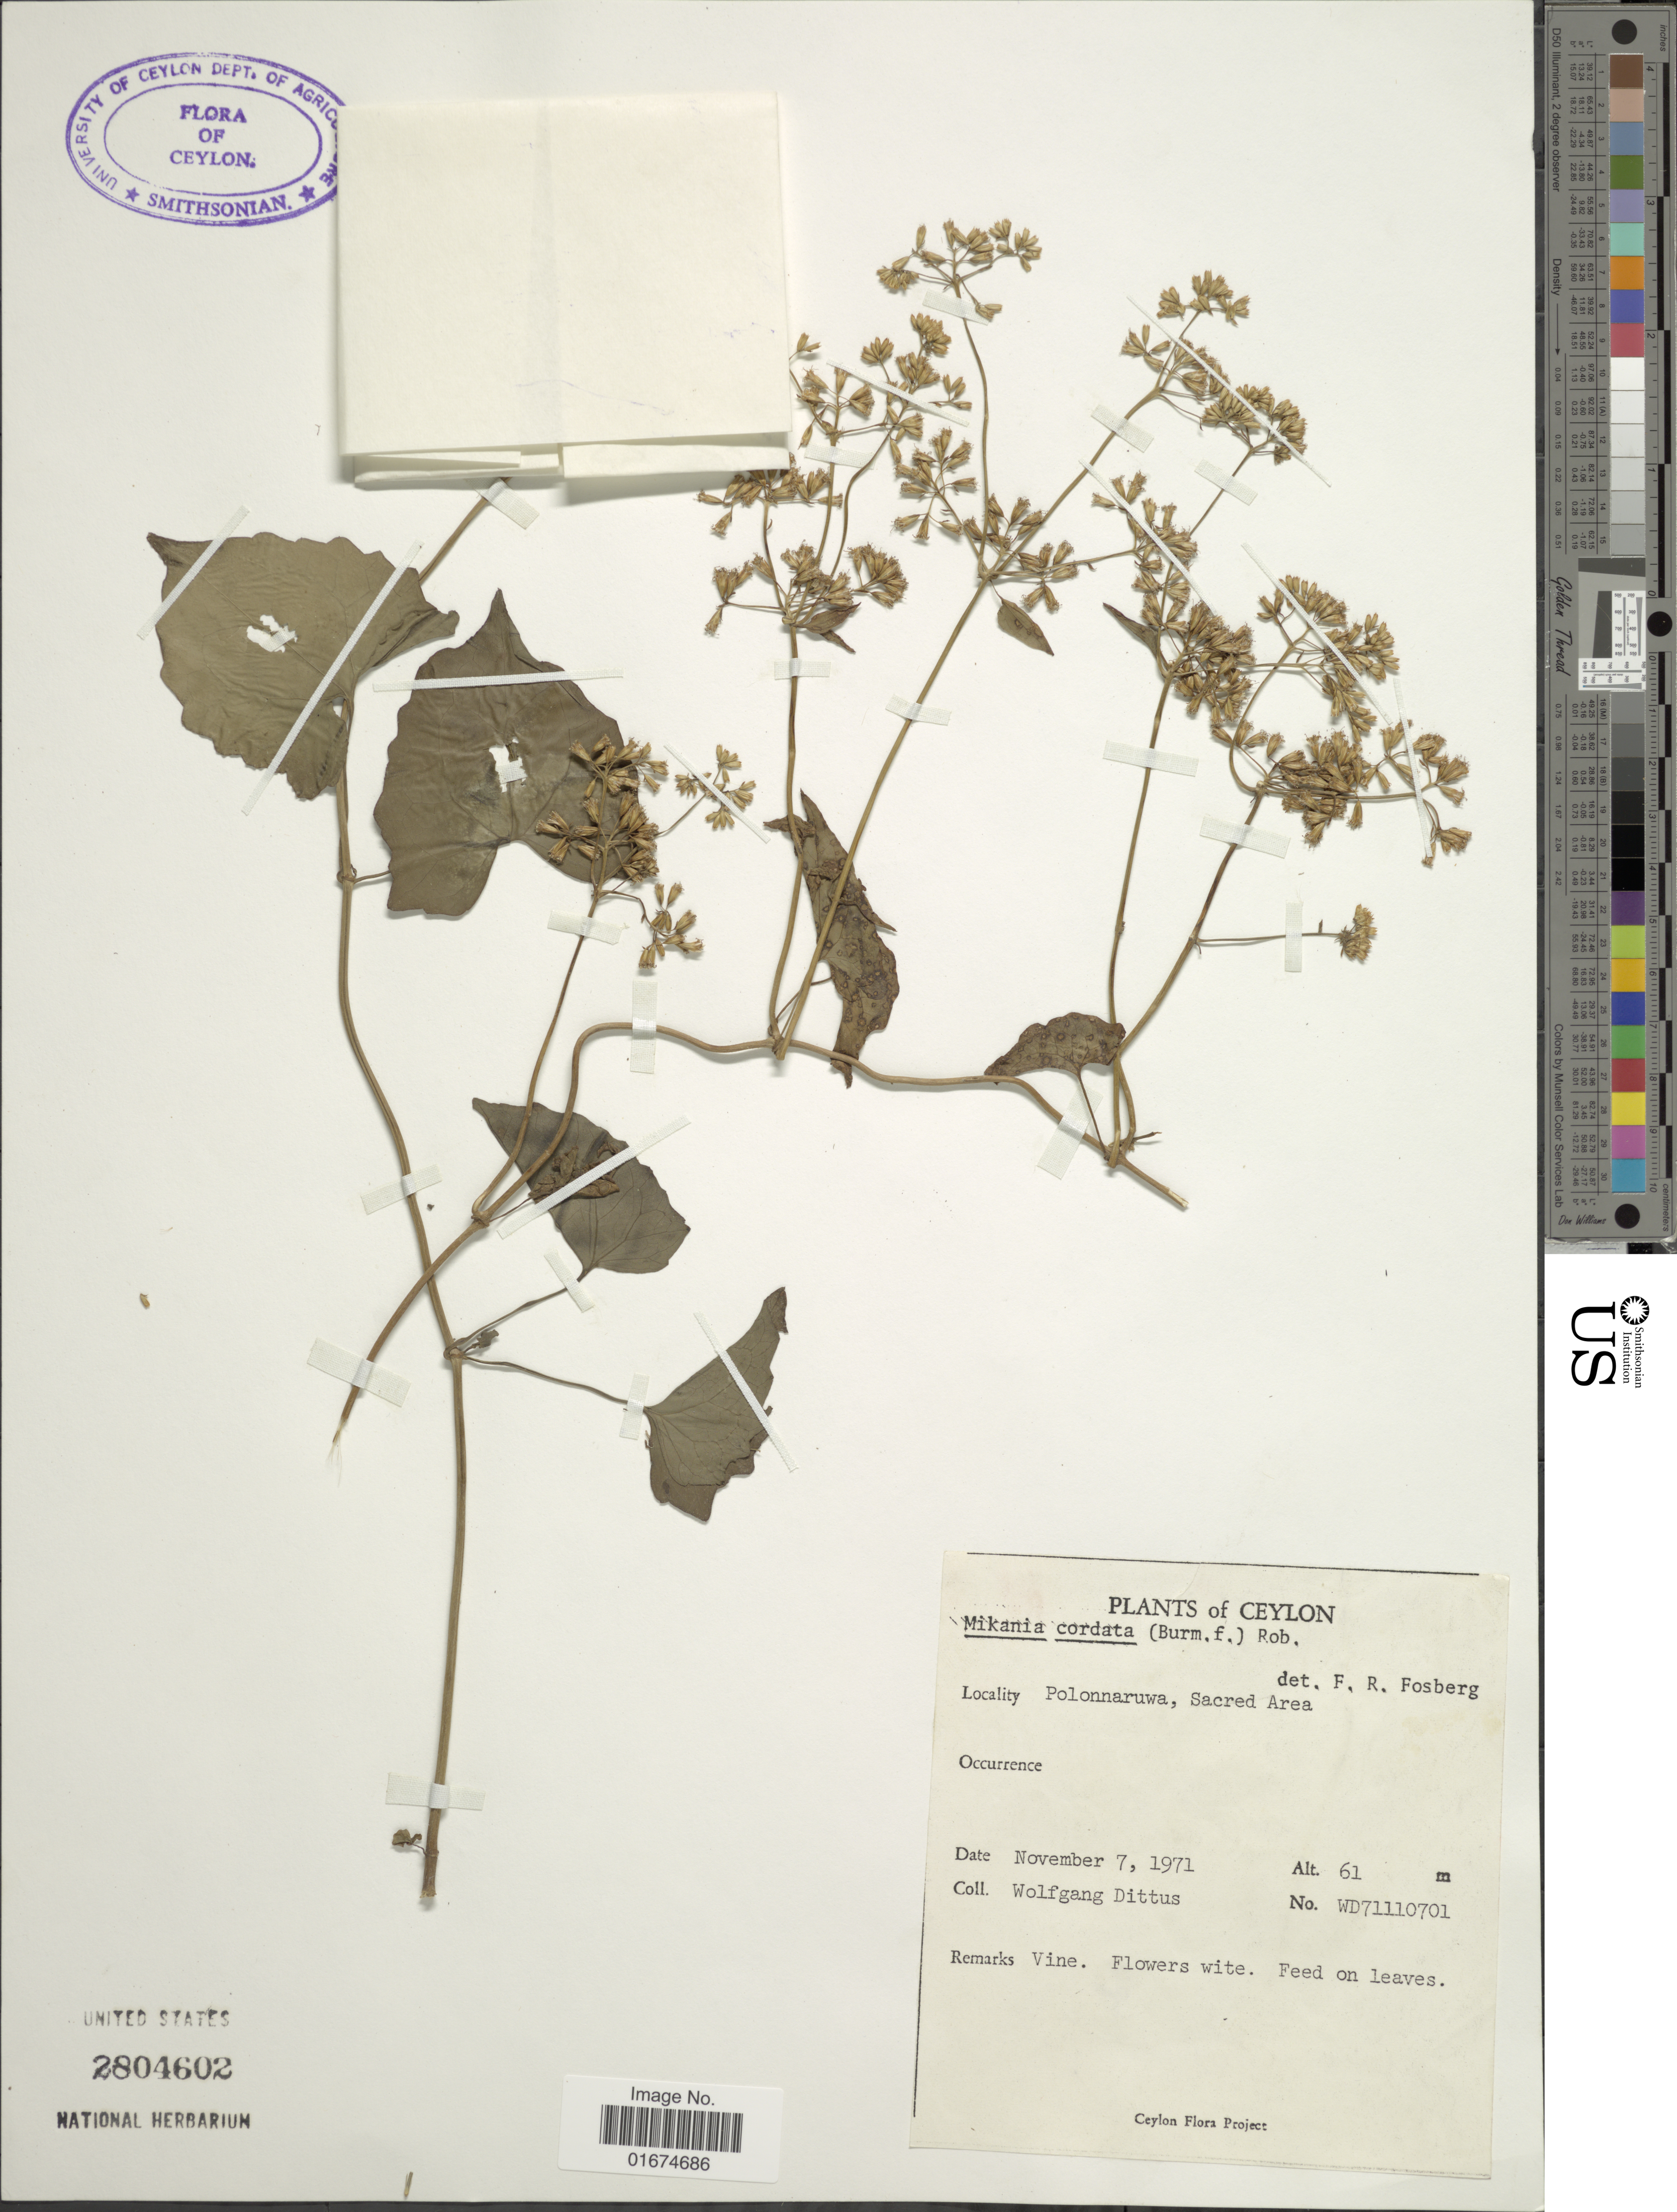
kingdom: Plantae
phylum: Tracheophyta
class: Magnoliopsida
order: Asterales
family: Asteraceae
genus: Mikania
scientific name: Mikania micrantha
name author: Kunth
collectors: W. Dittus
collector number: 71110701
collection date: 1971-11-07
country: Sri Lanka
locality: Ceylon, Polonnaruwa, Sacred Area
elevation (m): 61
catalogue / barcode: US 2804602